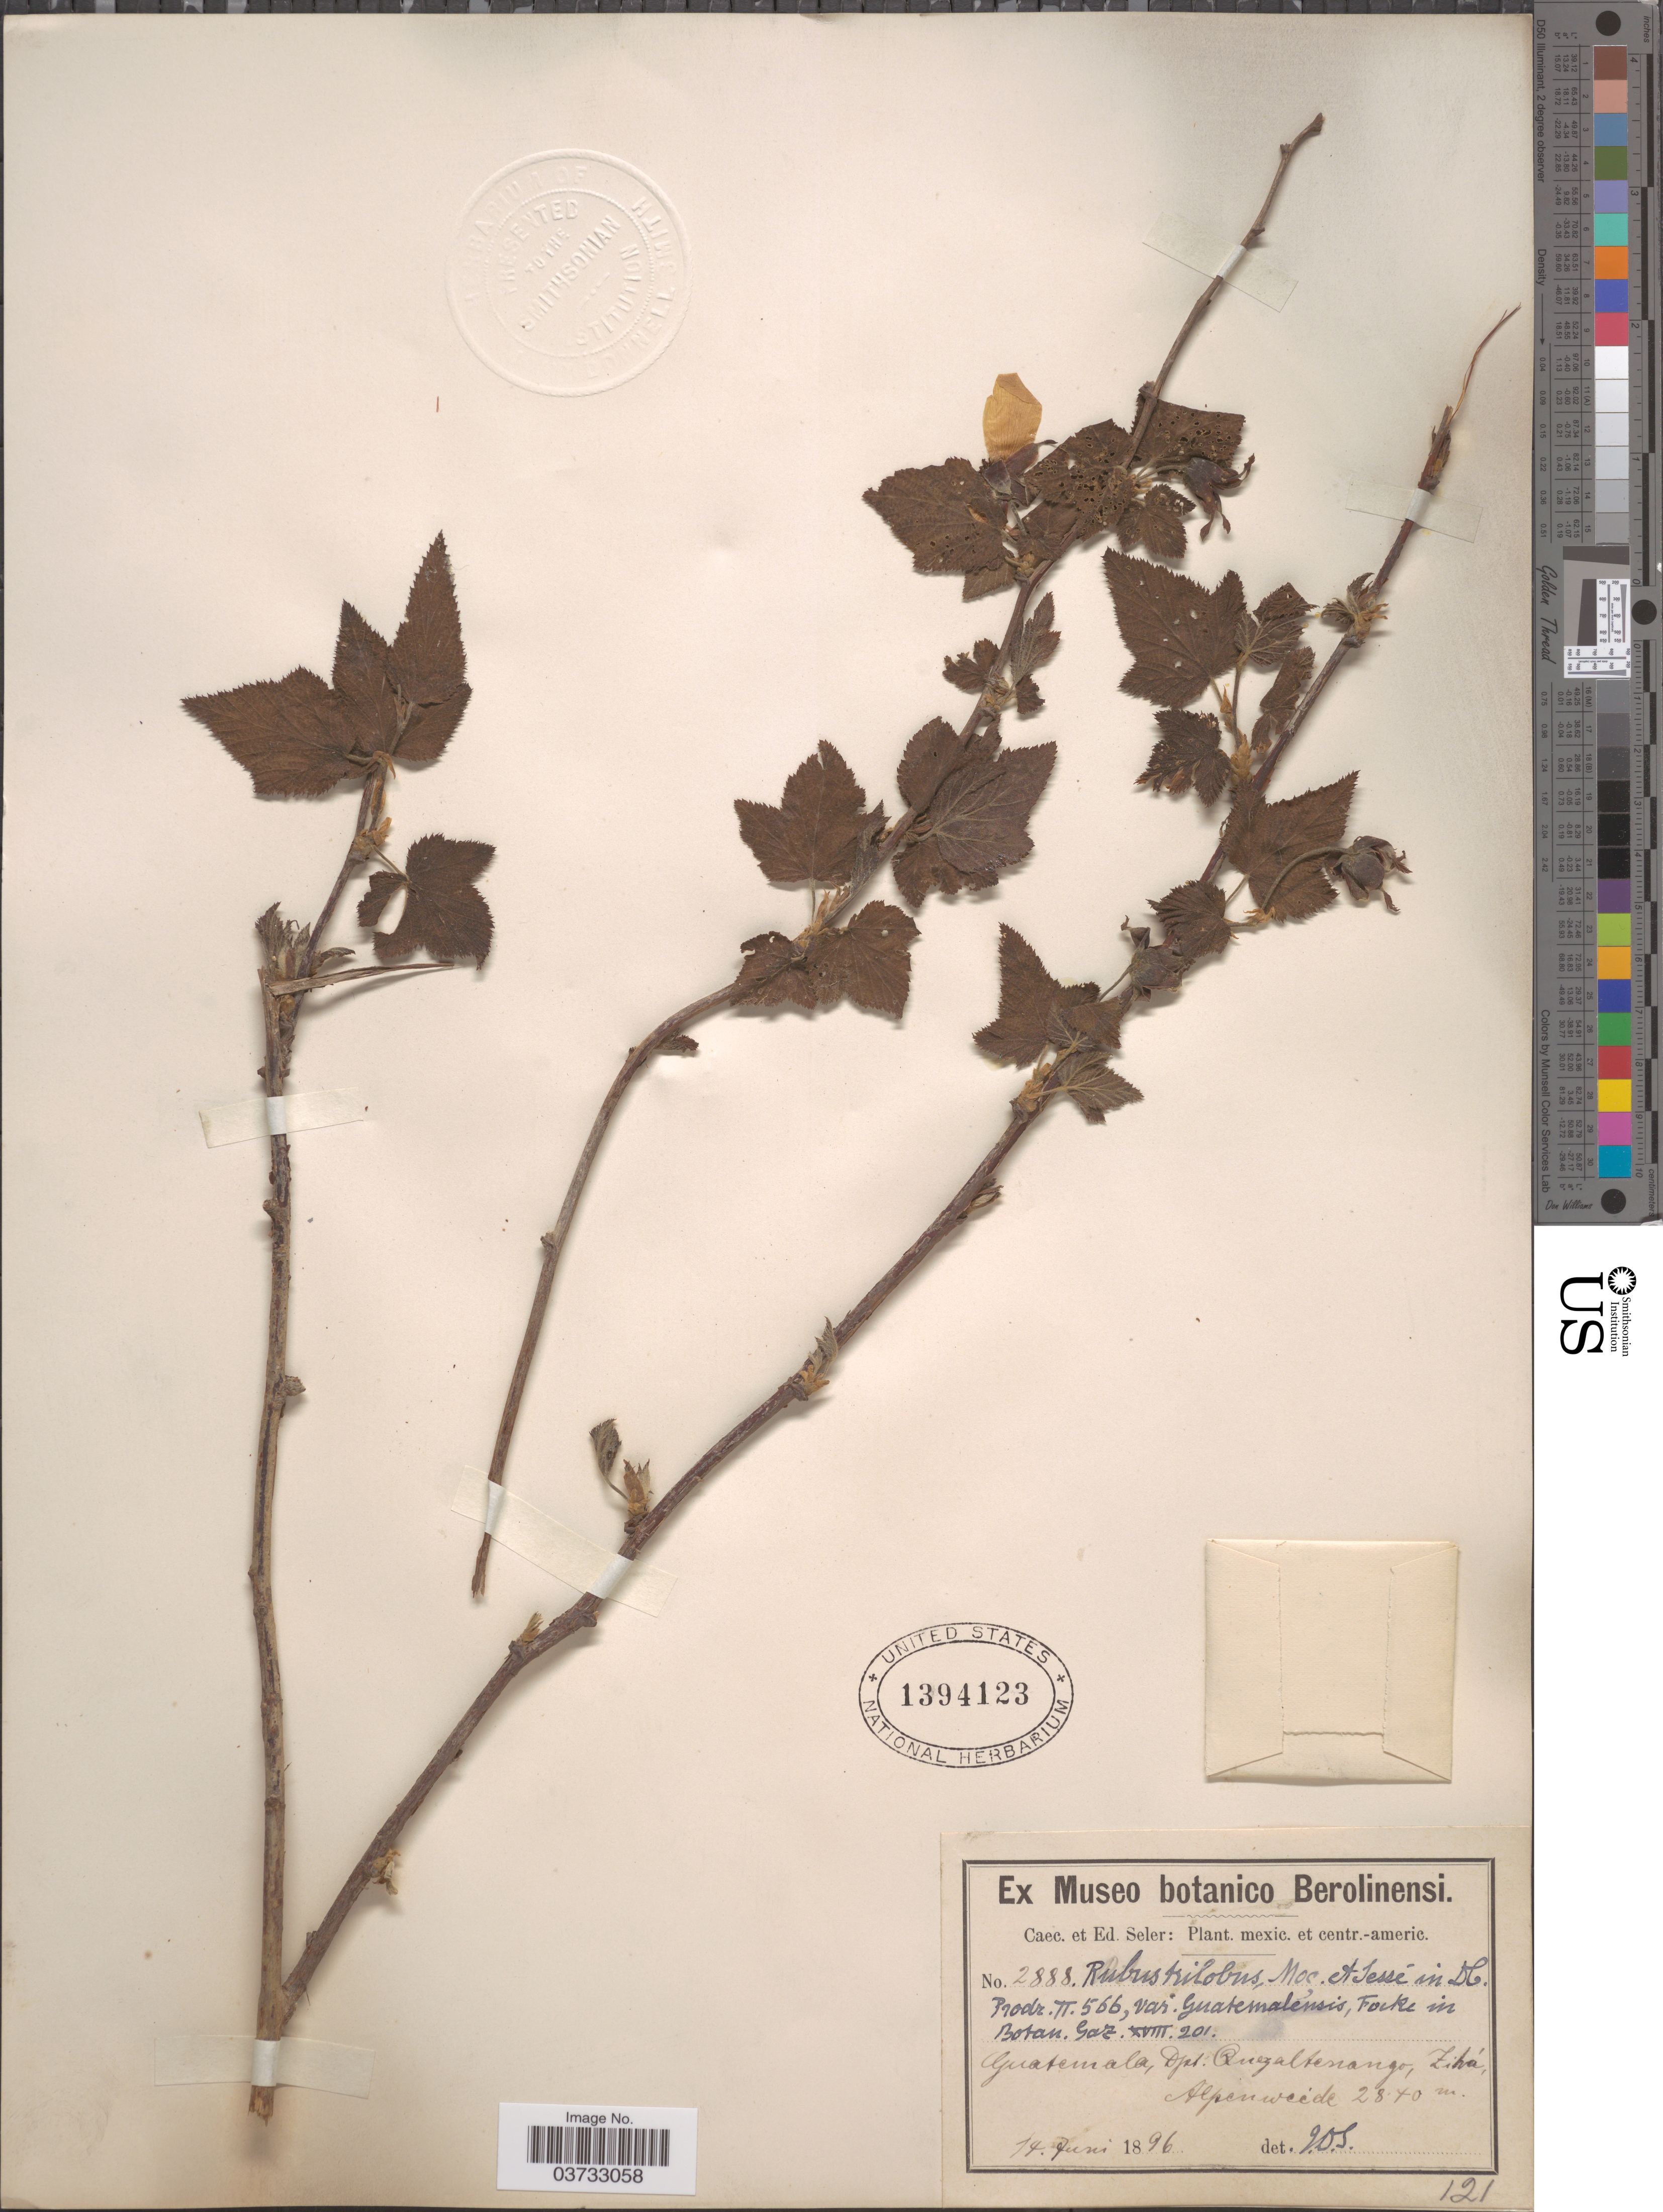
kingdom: Plantae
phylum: Tracheophyta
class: Magnoliopsida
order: Rosales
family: Rosaceae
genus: Rubus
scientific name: Rubus trilobus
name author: Moc. & Sessé ex Ser.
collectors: ex Caec. et Ed Seler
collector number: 2888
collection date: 1896-06-14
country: Guatemala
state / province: Quetzaltenango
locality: Dpt. Quezaltenango, Zihá, Alpenweide.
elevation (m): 2840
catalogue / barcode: US 1394123